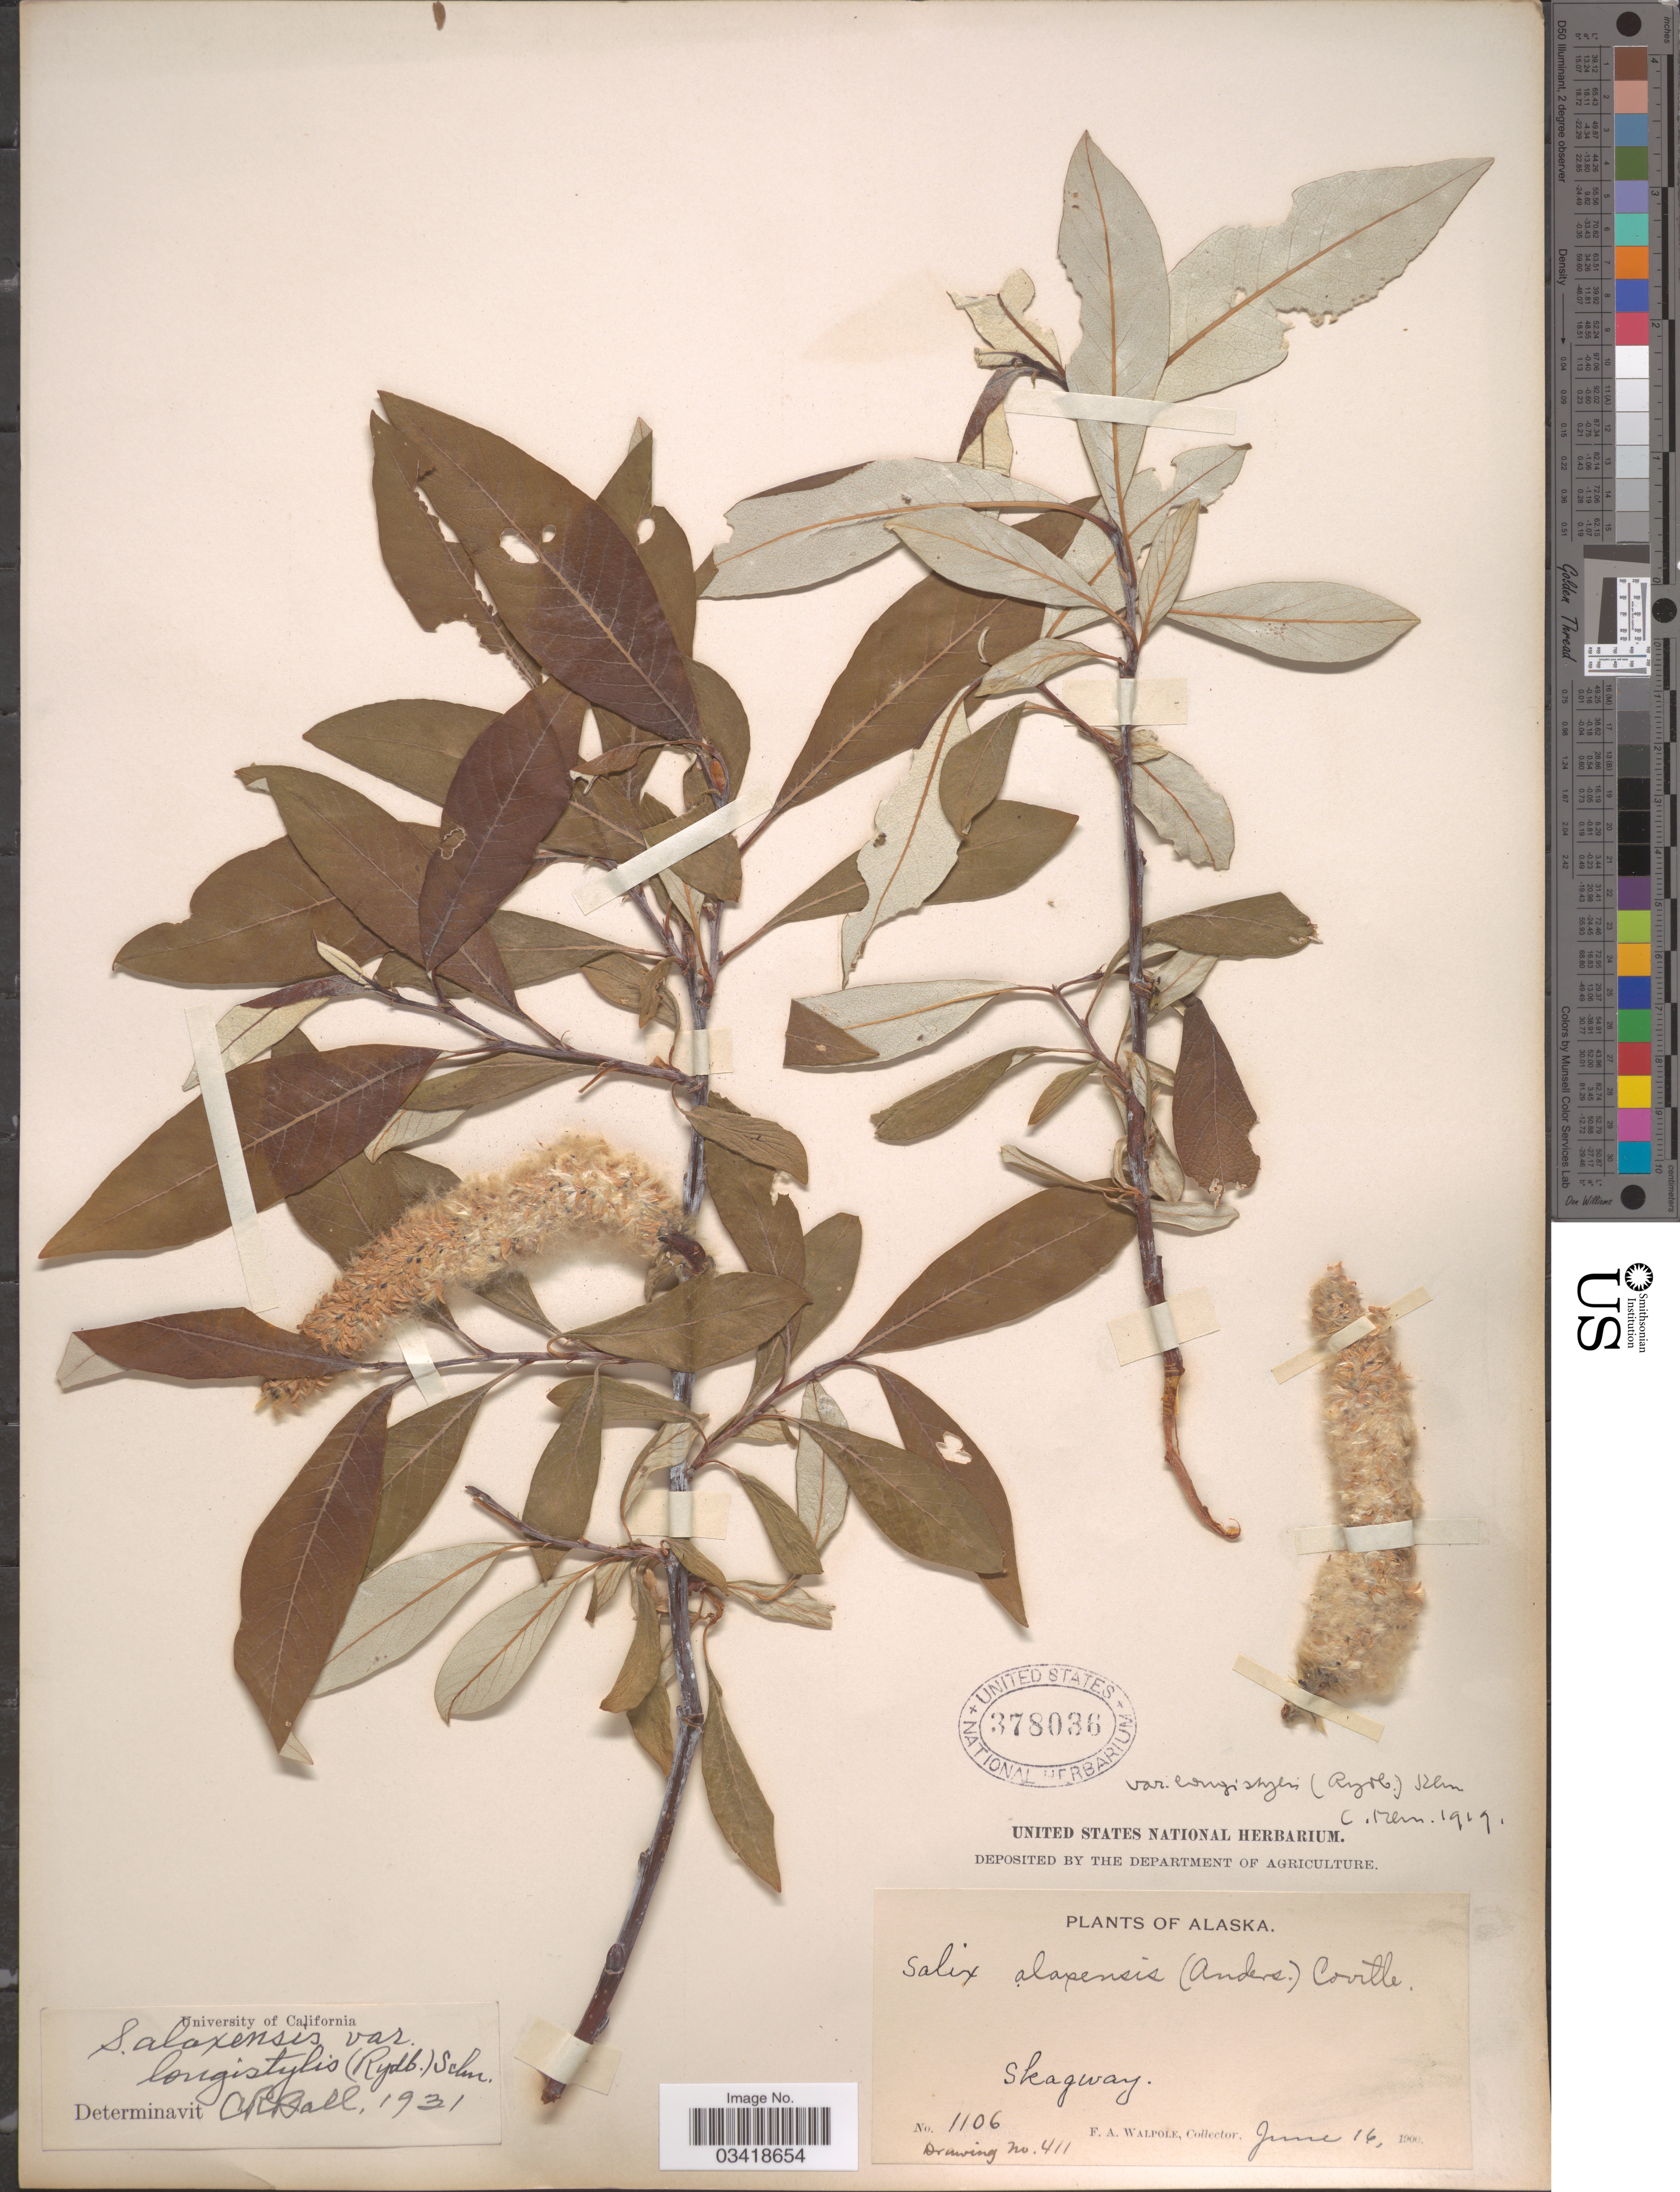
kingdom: Plantae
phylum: Tracheophyta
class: Magnoliopsida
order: Malpighiales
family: Salicaceae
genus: Salix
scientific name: Salix alaxensis var. longistylis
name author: (Rydb.) C.K. Schneid.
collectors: F. Walpole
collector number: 1106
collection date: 1900-06-16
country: United States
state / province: Alaska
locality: Skagway.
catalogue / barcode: US 378036